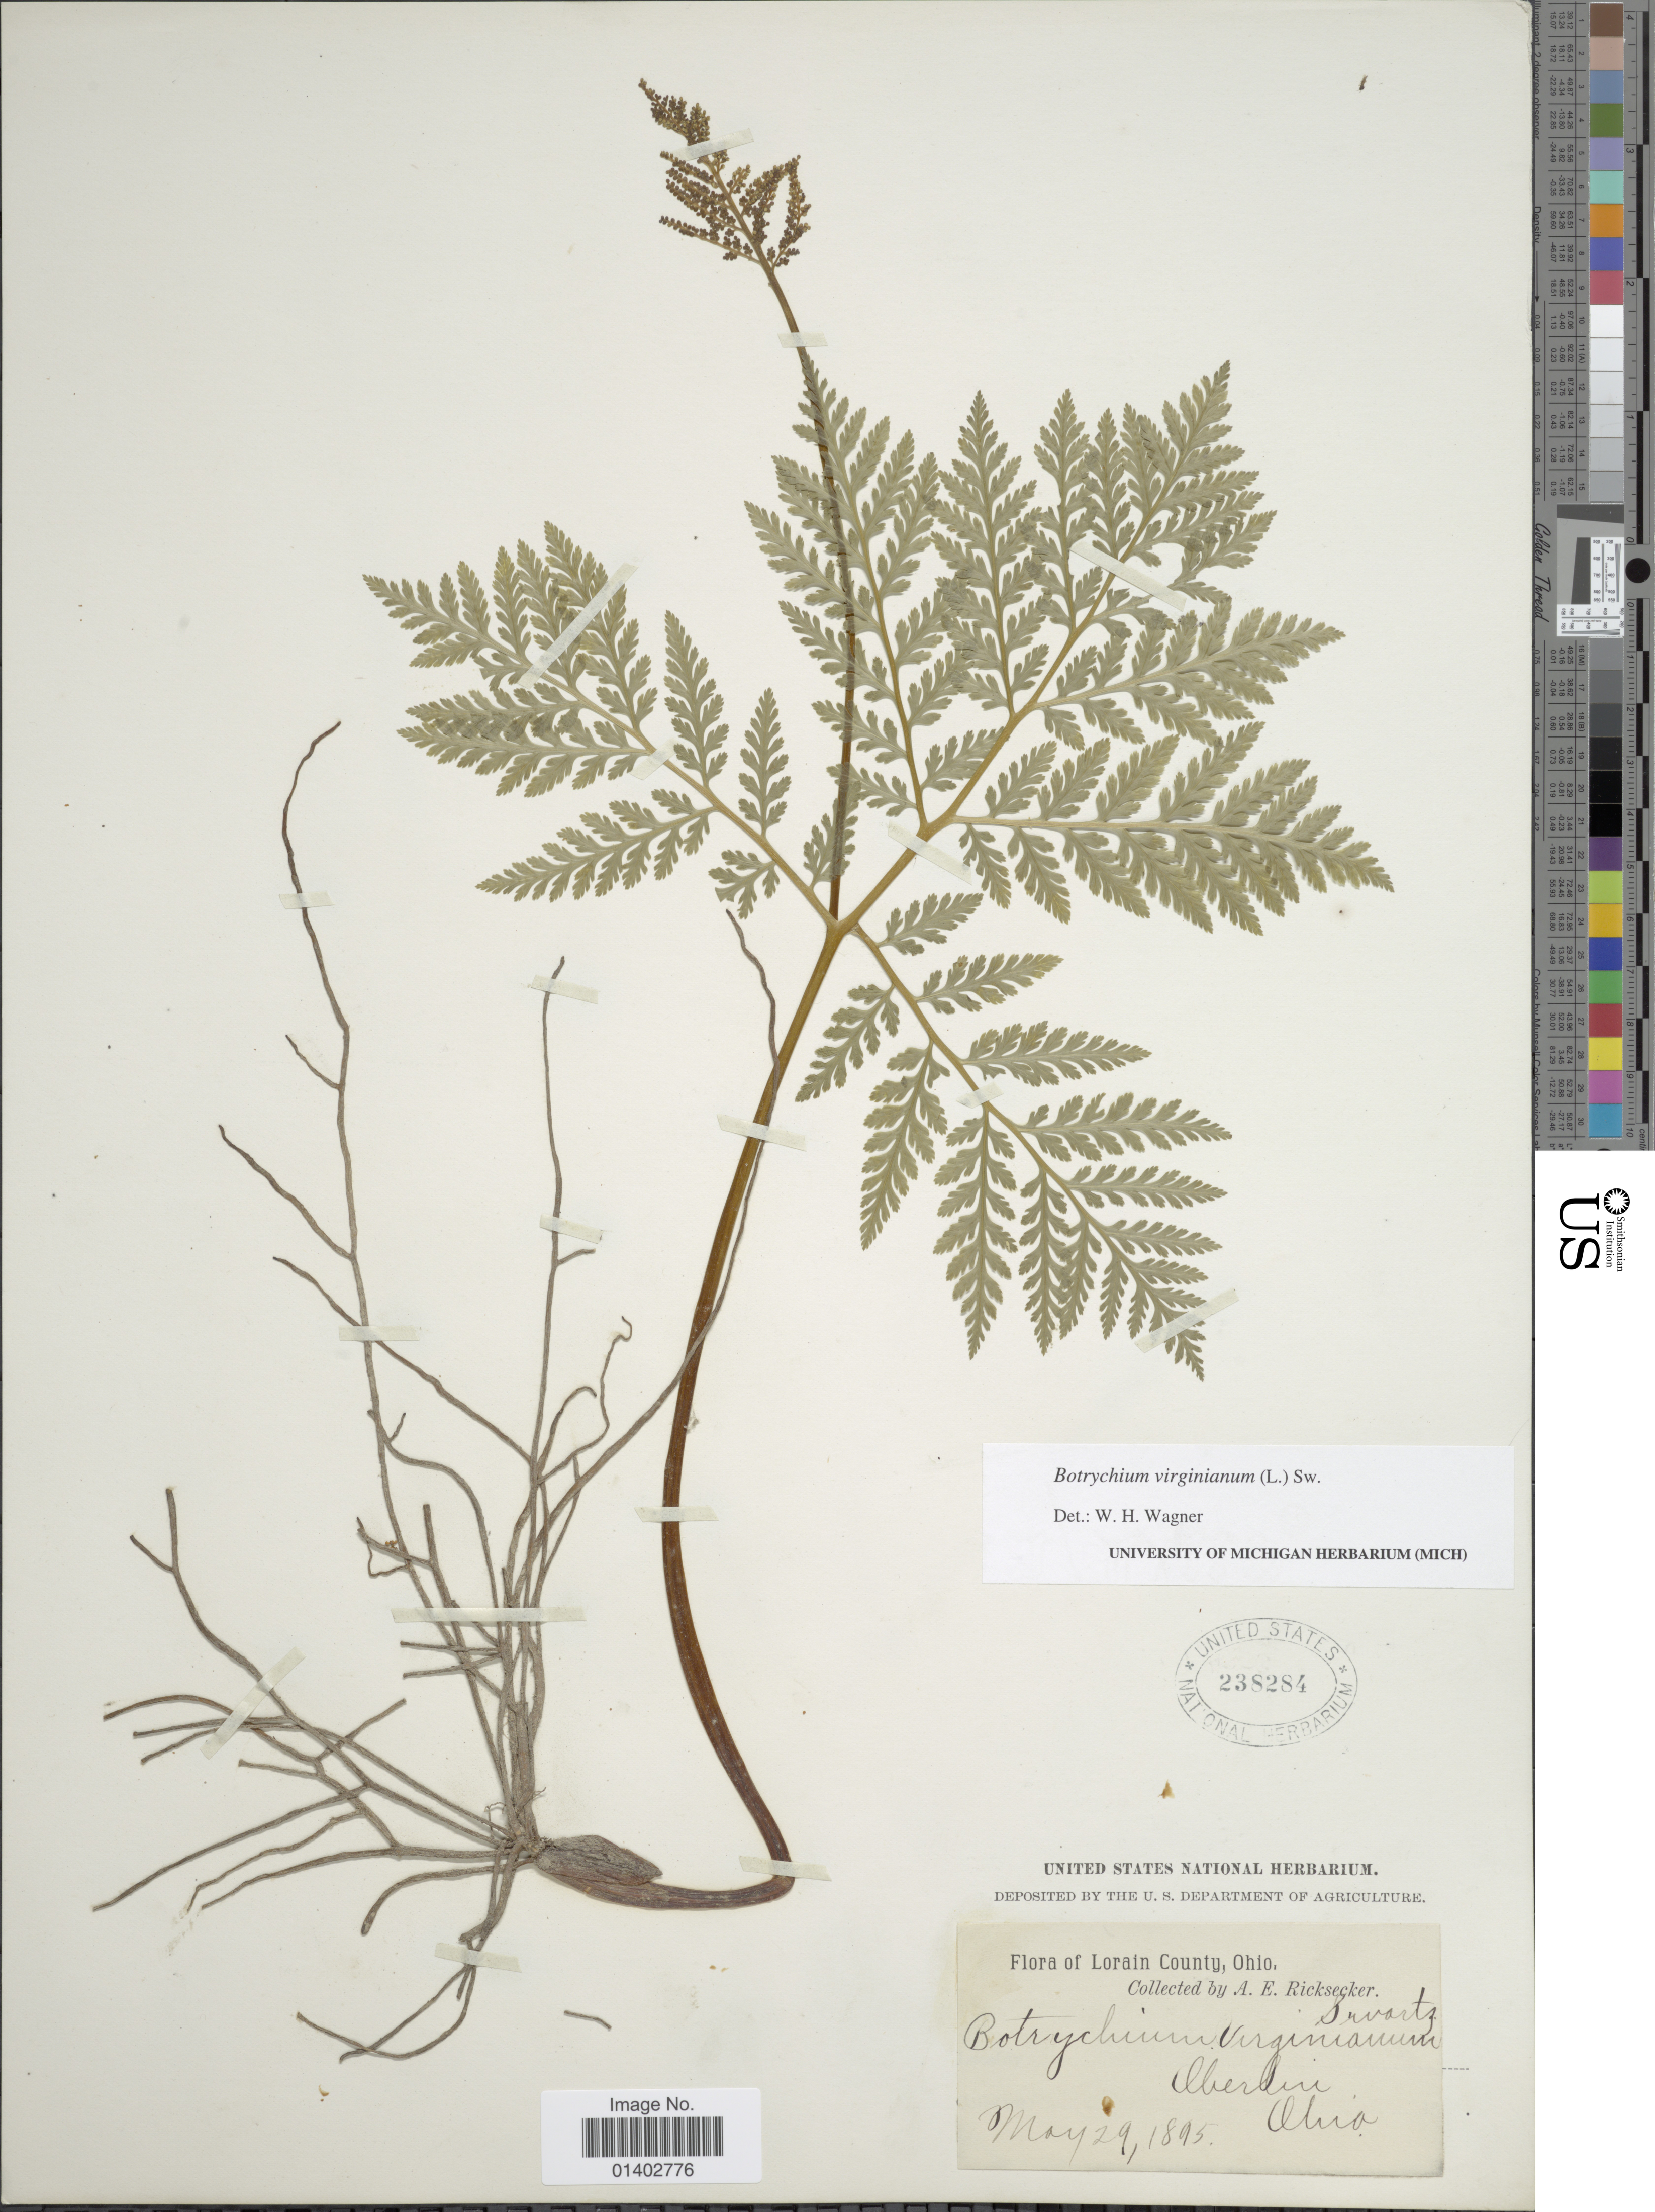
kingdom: Plantae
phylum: Tracheophyta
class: Polypodiopsida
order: Ophioglossales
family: Ophioglossaceae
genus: Botrychium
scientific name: Botrychium virginianum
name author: (L.) Sw.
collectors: A. E. Ricksecker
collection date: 1895-05-29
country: United States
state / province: Ohio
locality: Lorain County, Oberlin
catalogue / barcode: US 238284